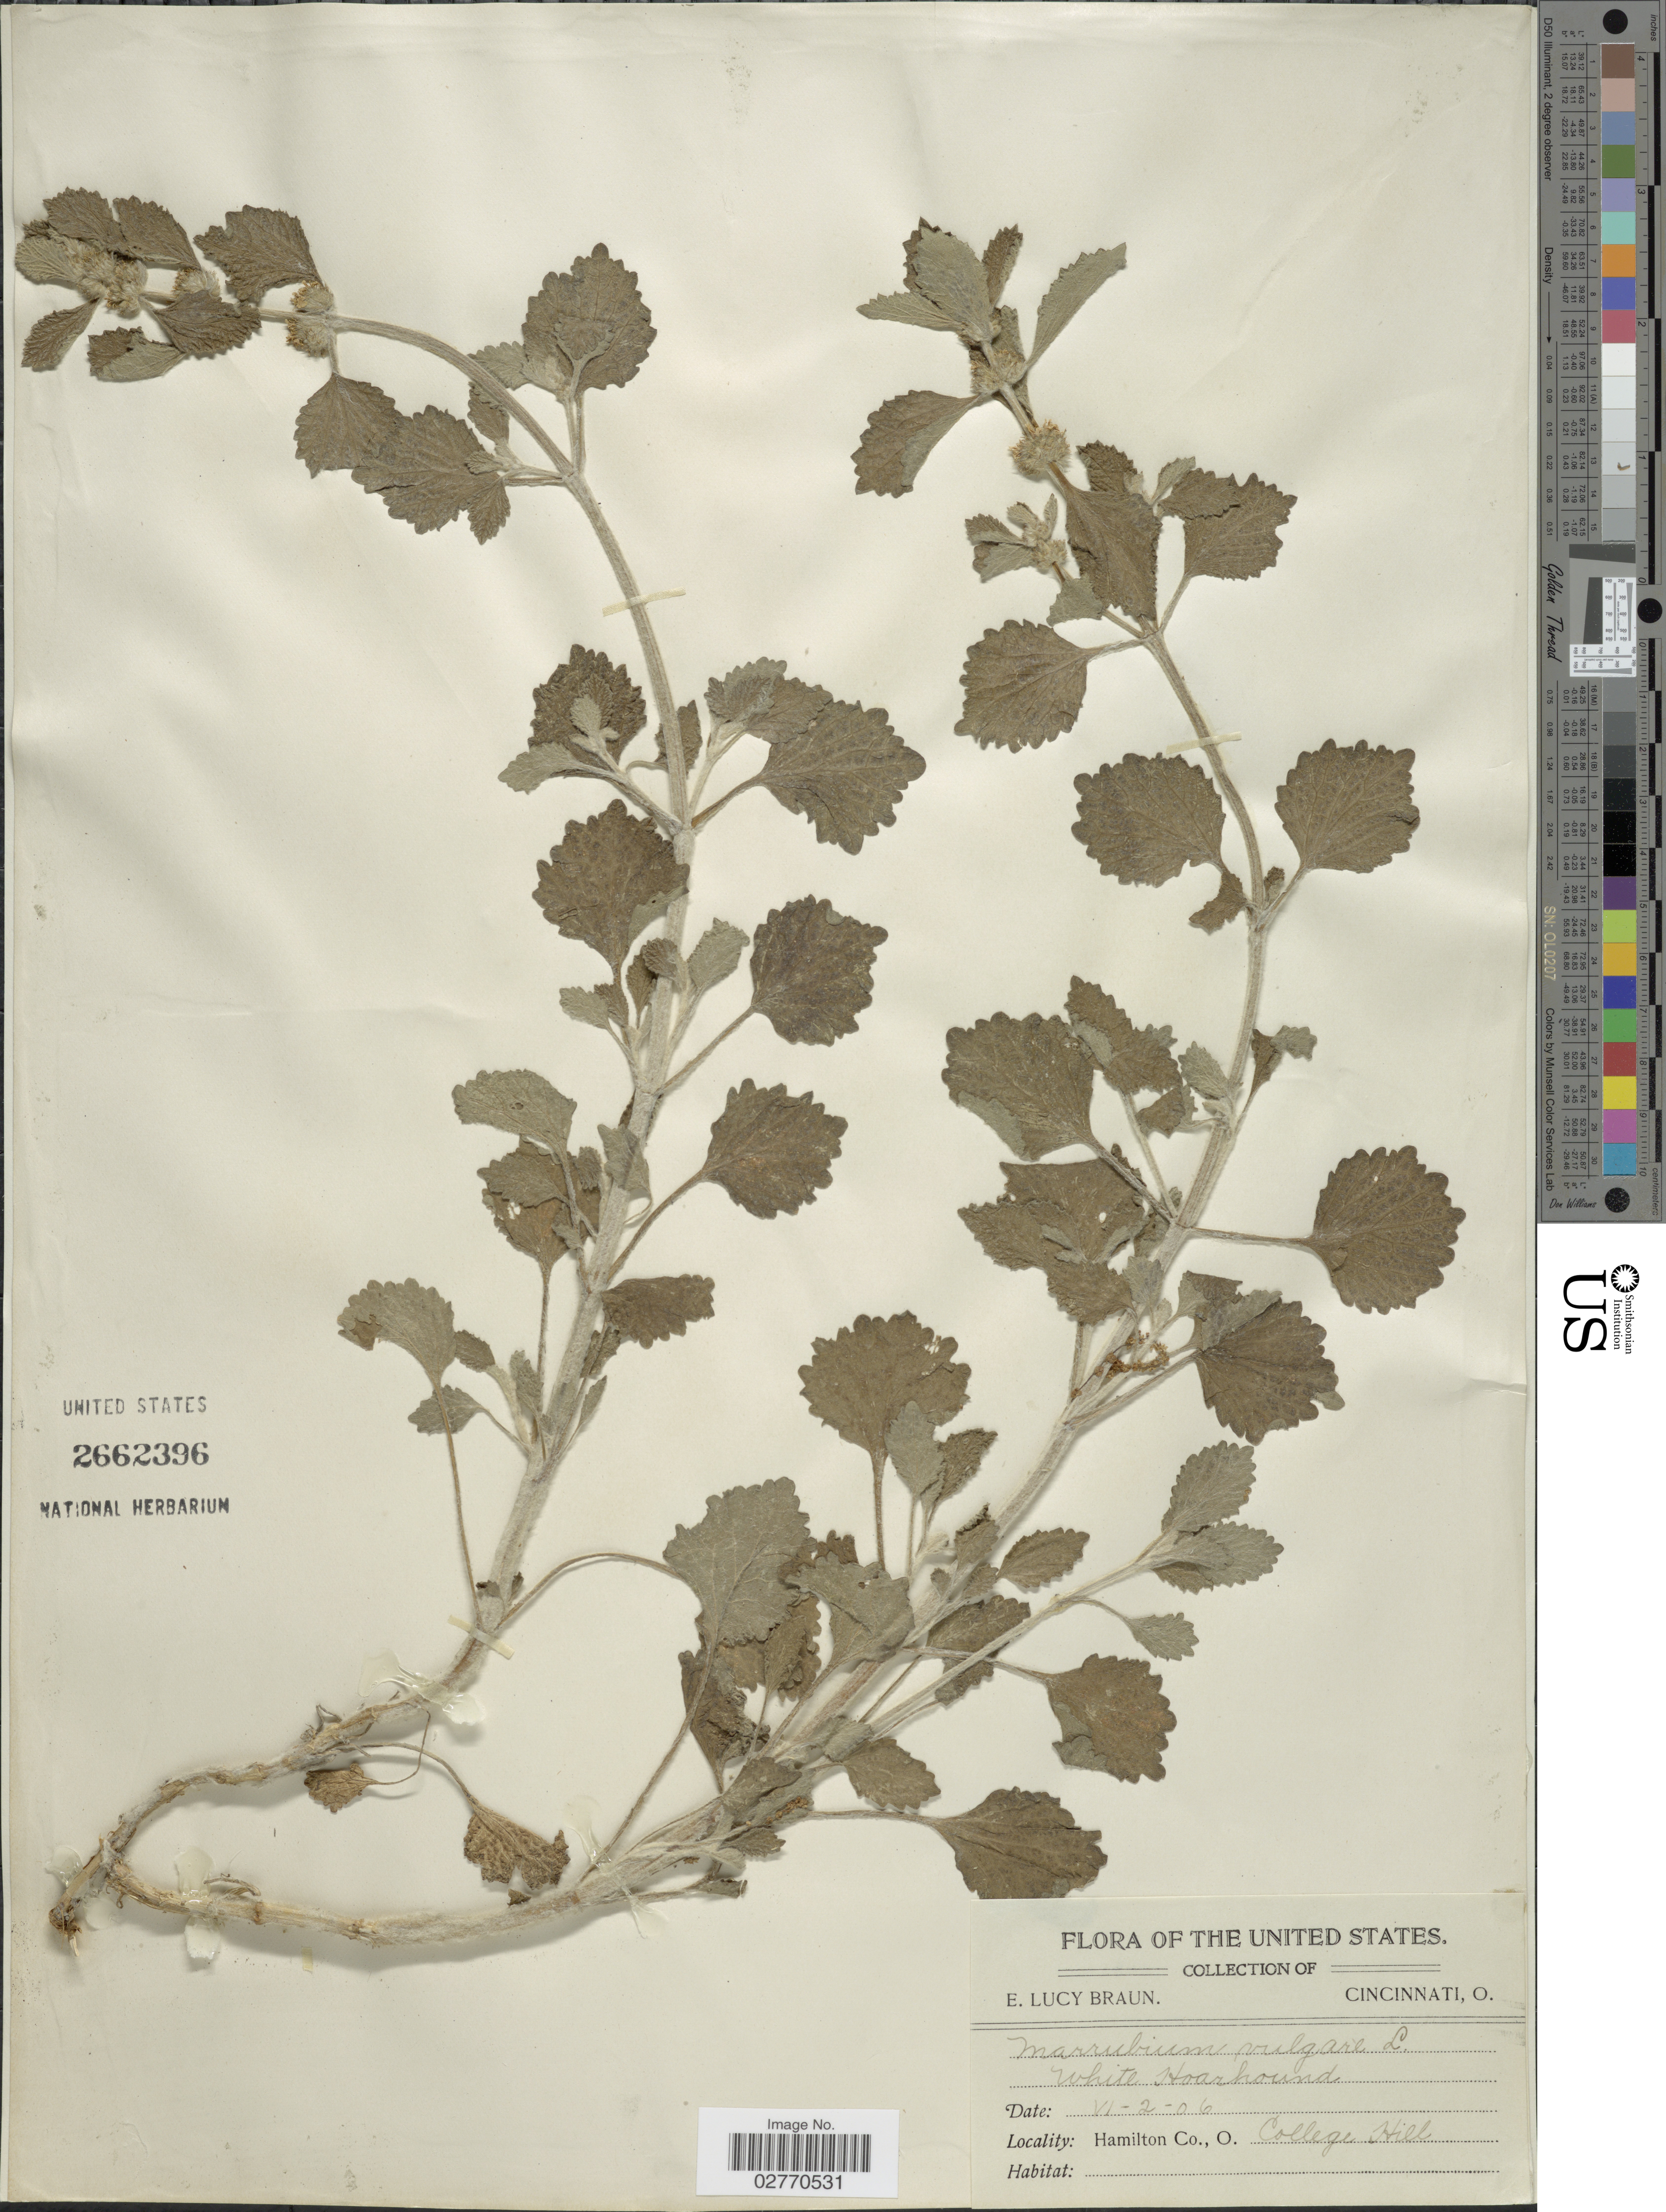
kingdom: Plantae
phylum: Tracheophyta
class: Magnoliopsida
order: Lamiales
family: Lamiaceae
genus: Marrubium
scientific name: Marrubium vulgare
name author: L.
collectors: E. L. Braun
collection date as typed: Transcribed d/m/y: 2/6/6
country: United States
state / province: Ohio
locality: Hamilton Co., O., College Hill.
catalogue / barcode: US 2662396